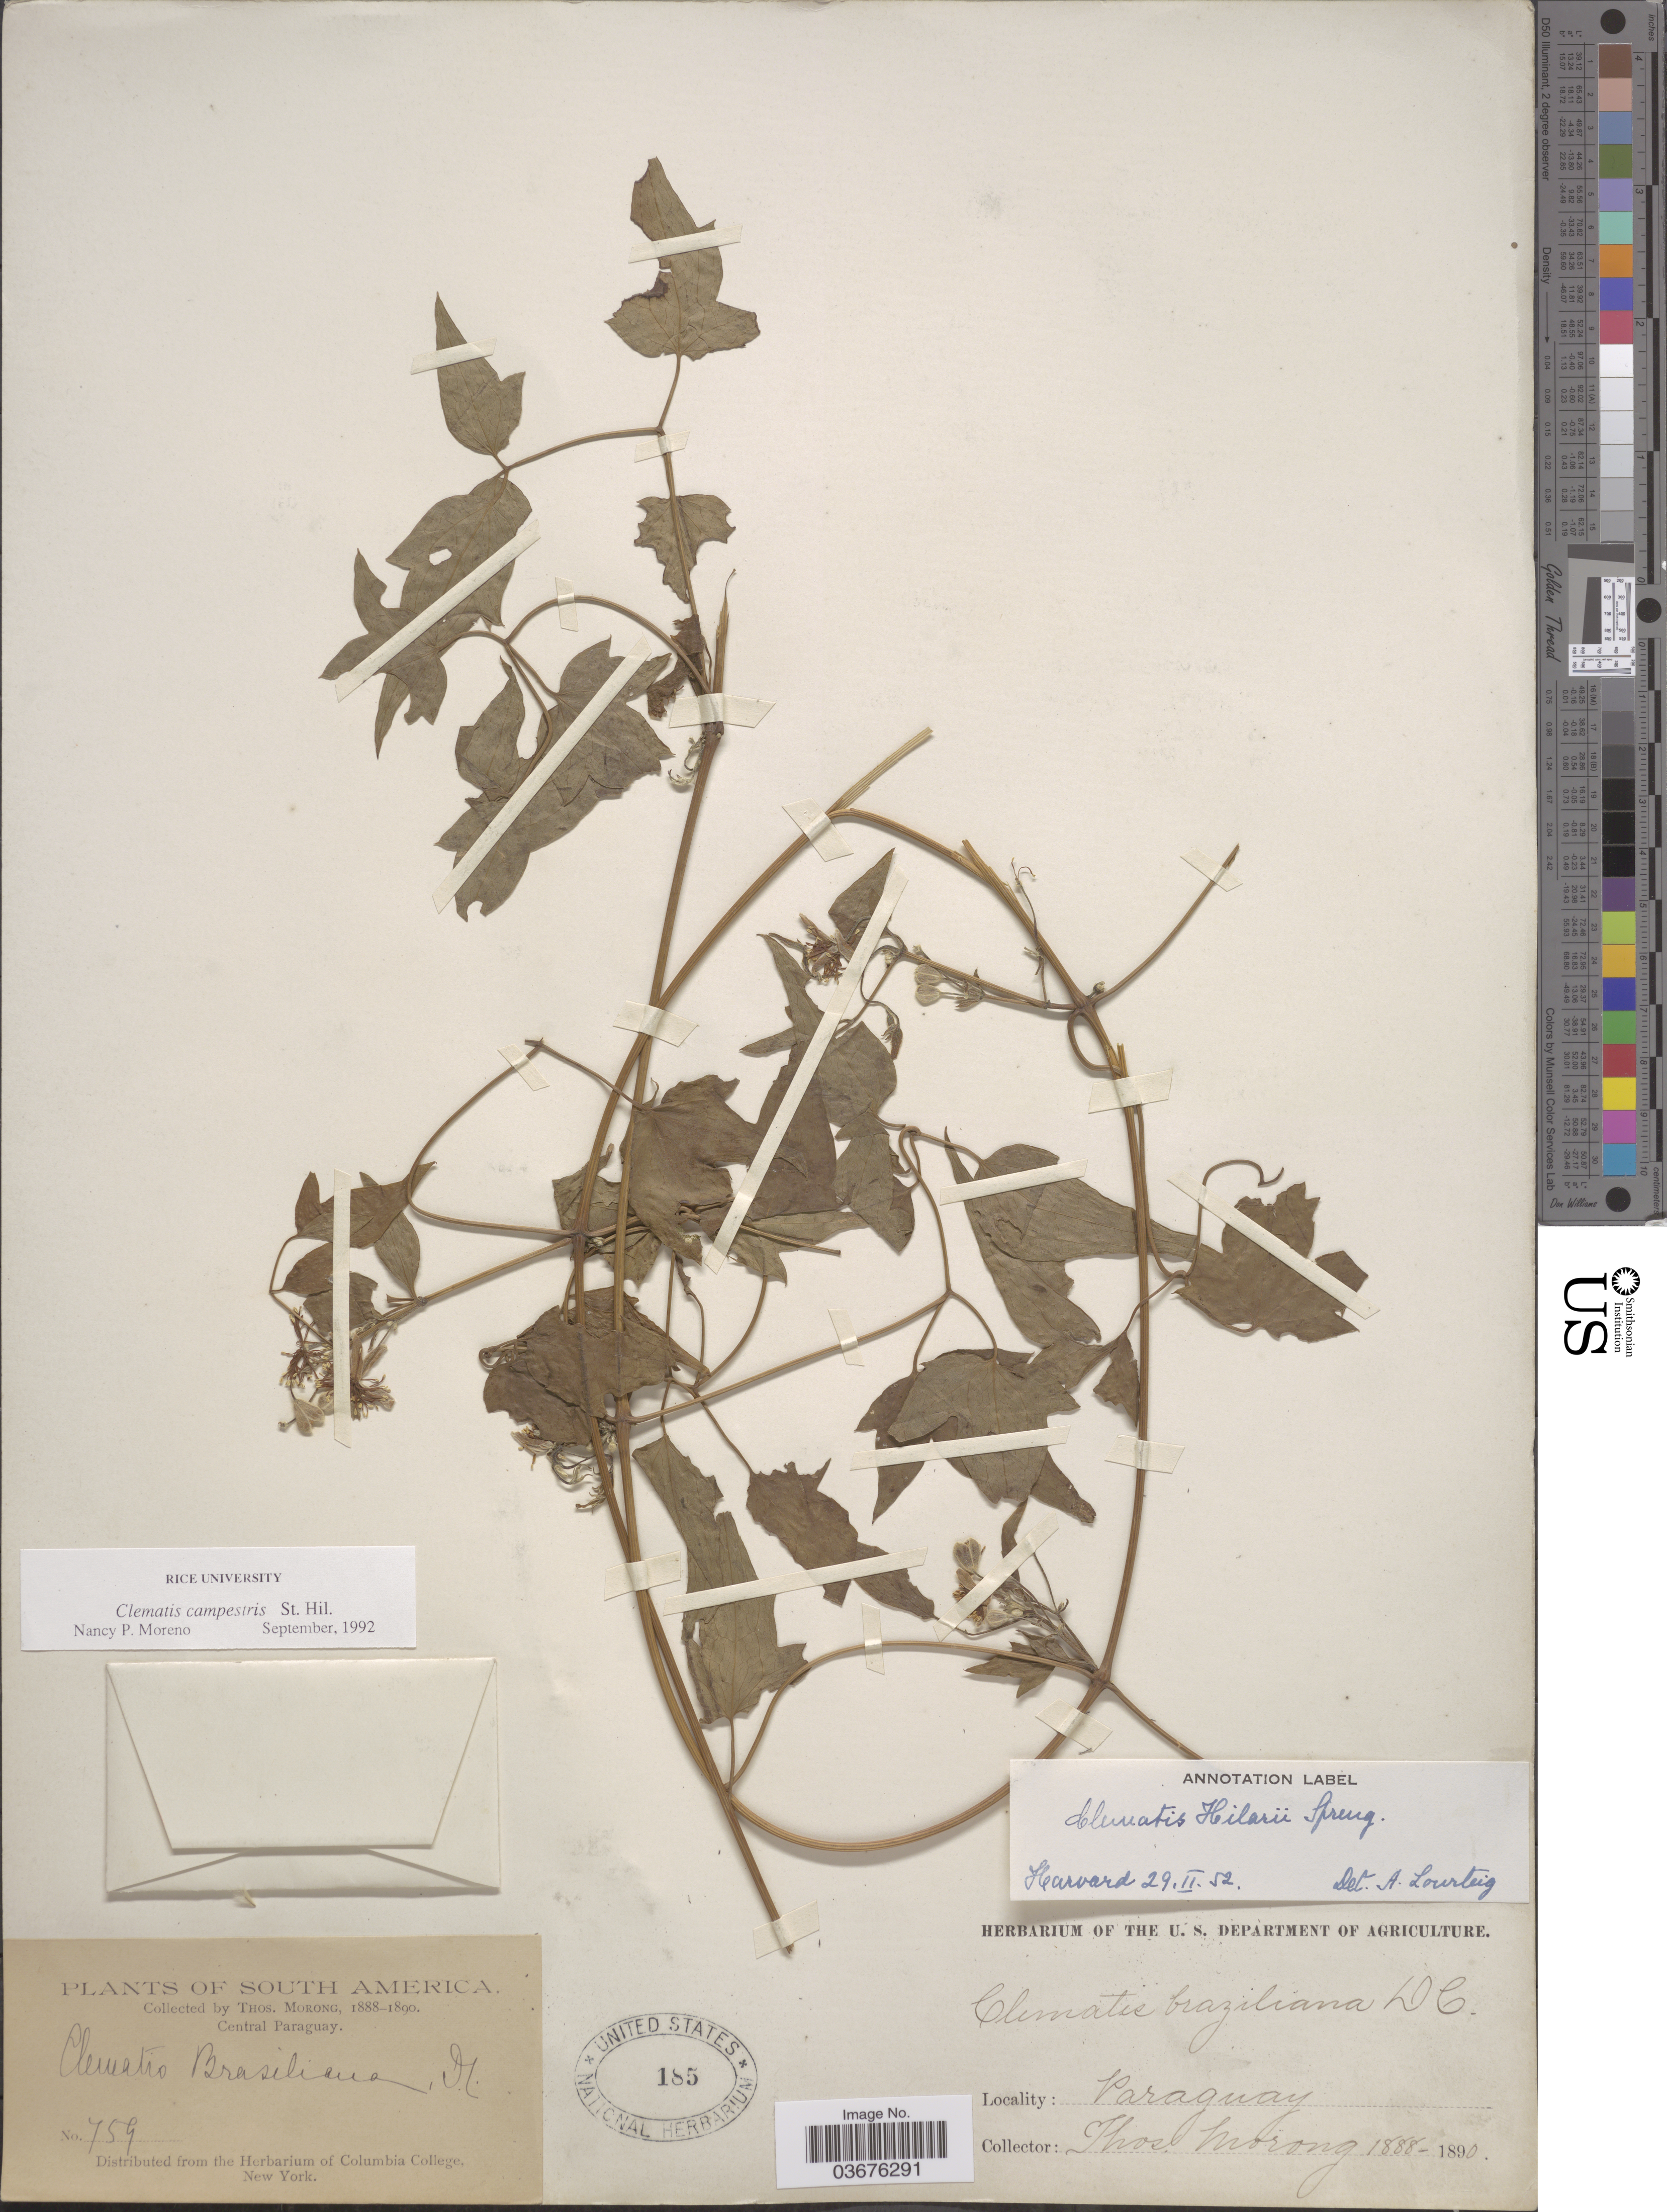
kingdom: Plantae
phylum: Tracheophyta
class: Magnoliopsida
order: Ranunculales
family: Ranunculaceae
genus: Clematis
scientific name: Clematis campestris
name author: A. St.-Hil.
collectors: ex herb. T. Morong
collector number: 759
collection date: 1888/1890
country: Paraguay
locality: Central Paraguay.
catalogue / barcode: US 185